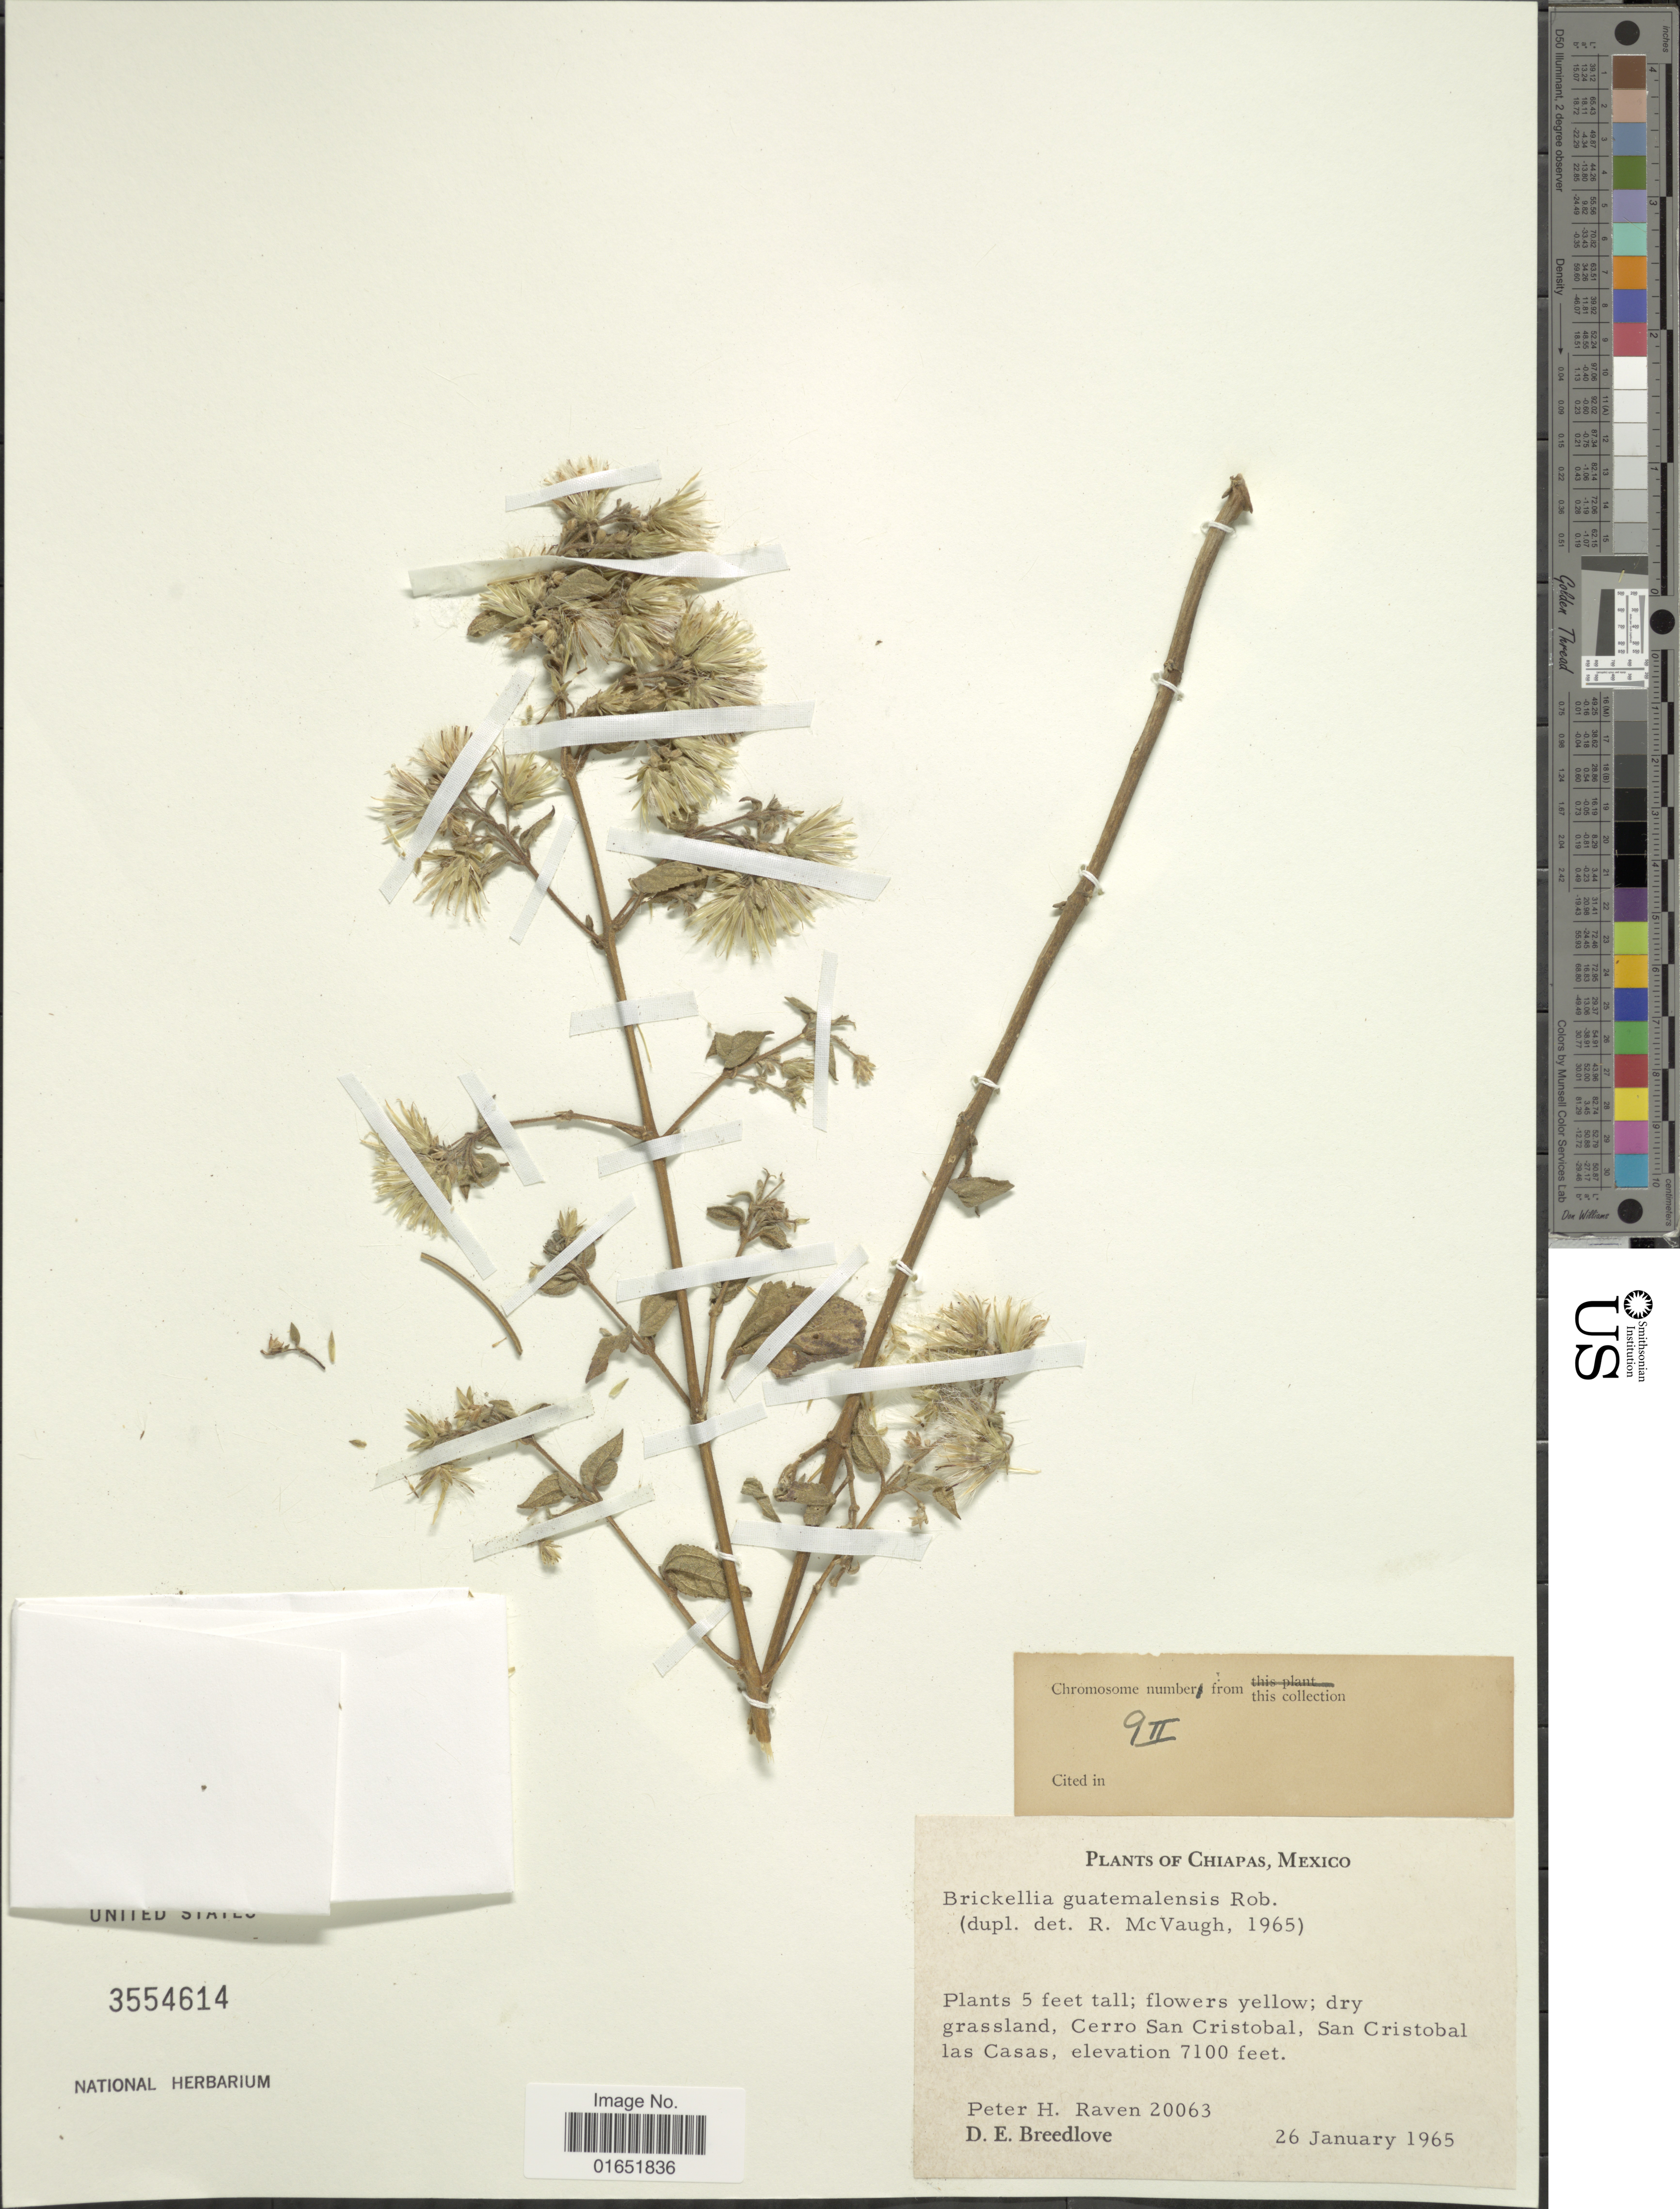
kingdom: Plantae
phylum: Tracheophyta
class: Magnoliopsida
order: Asterales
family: Asteraceae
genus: Brickellia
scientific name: Brickellia guatemalensis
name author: B.L. Rob.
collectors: P. Raven & D. E. Breedlove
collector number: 20063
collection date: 1965-01-26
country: Mexico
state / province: Chiapas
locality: Cerro San Cristobal, San Cristobal las Casas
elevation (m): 2164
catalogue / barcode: US 3554614